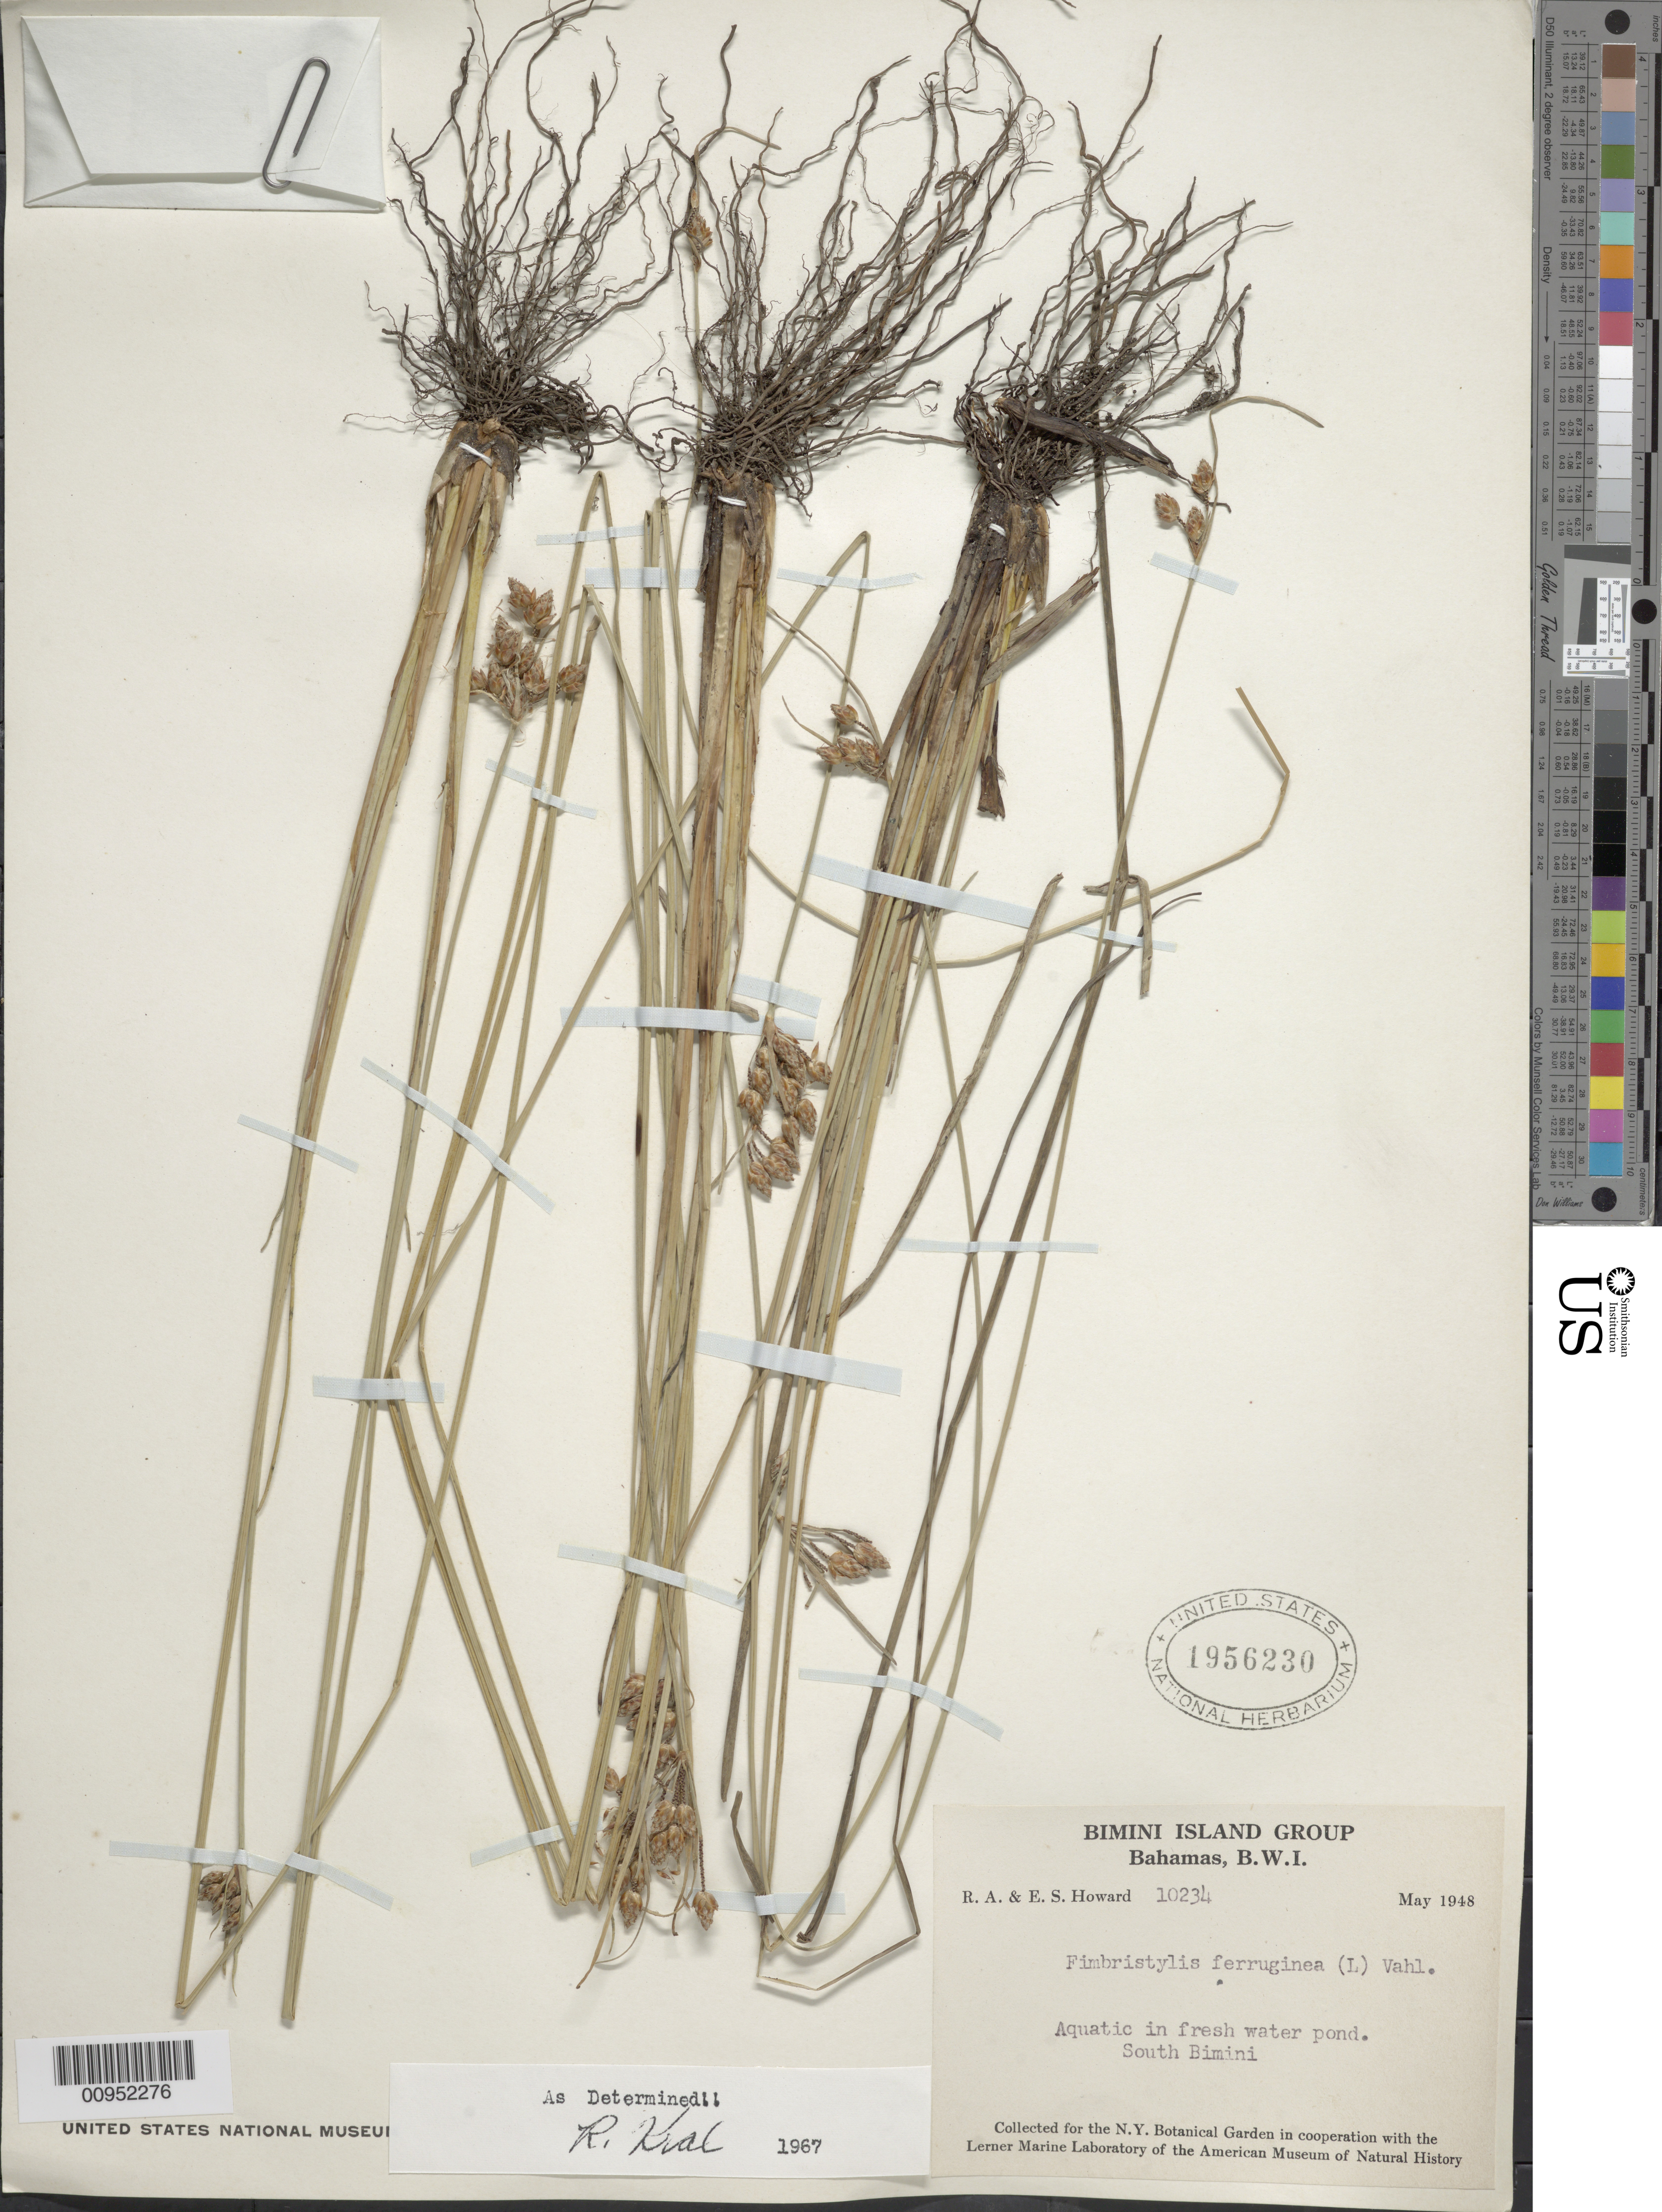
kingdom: Plantae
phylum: Tracheophyta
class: Liliopsida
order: Poales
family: Cyperaceae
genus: Fimbristylis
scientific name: Fimbristylis ferruginea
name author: (L.) Vahl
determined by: Kral, Robert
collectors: R. A. Howard & E. S. Howard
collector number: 10234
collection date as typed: May 1948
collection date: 1948-05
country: Bahamas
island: South Bimini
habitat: In fresh water pond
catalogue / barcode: US 1956230